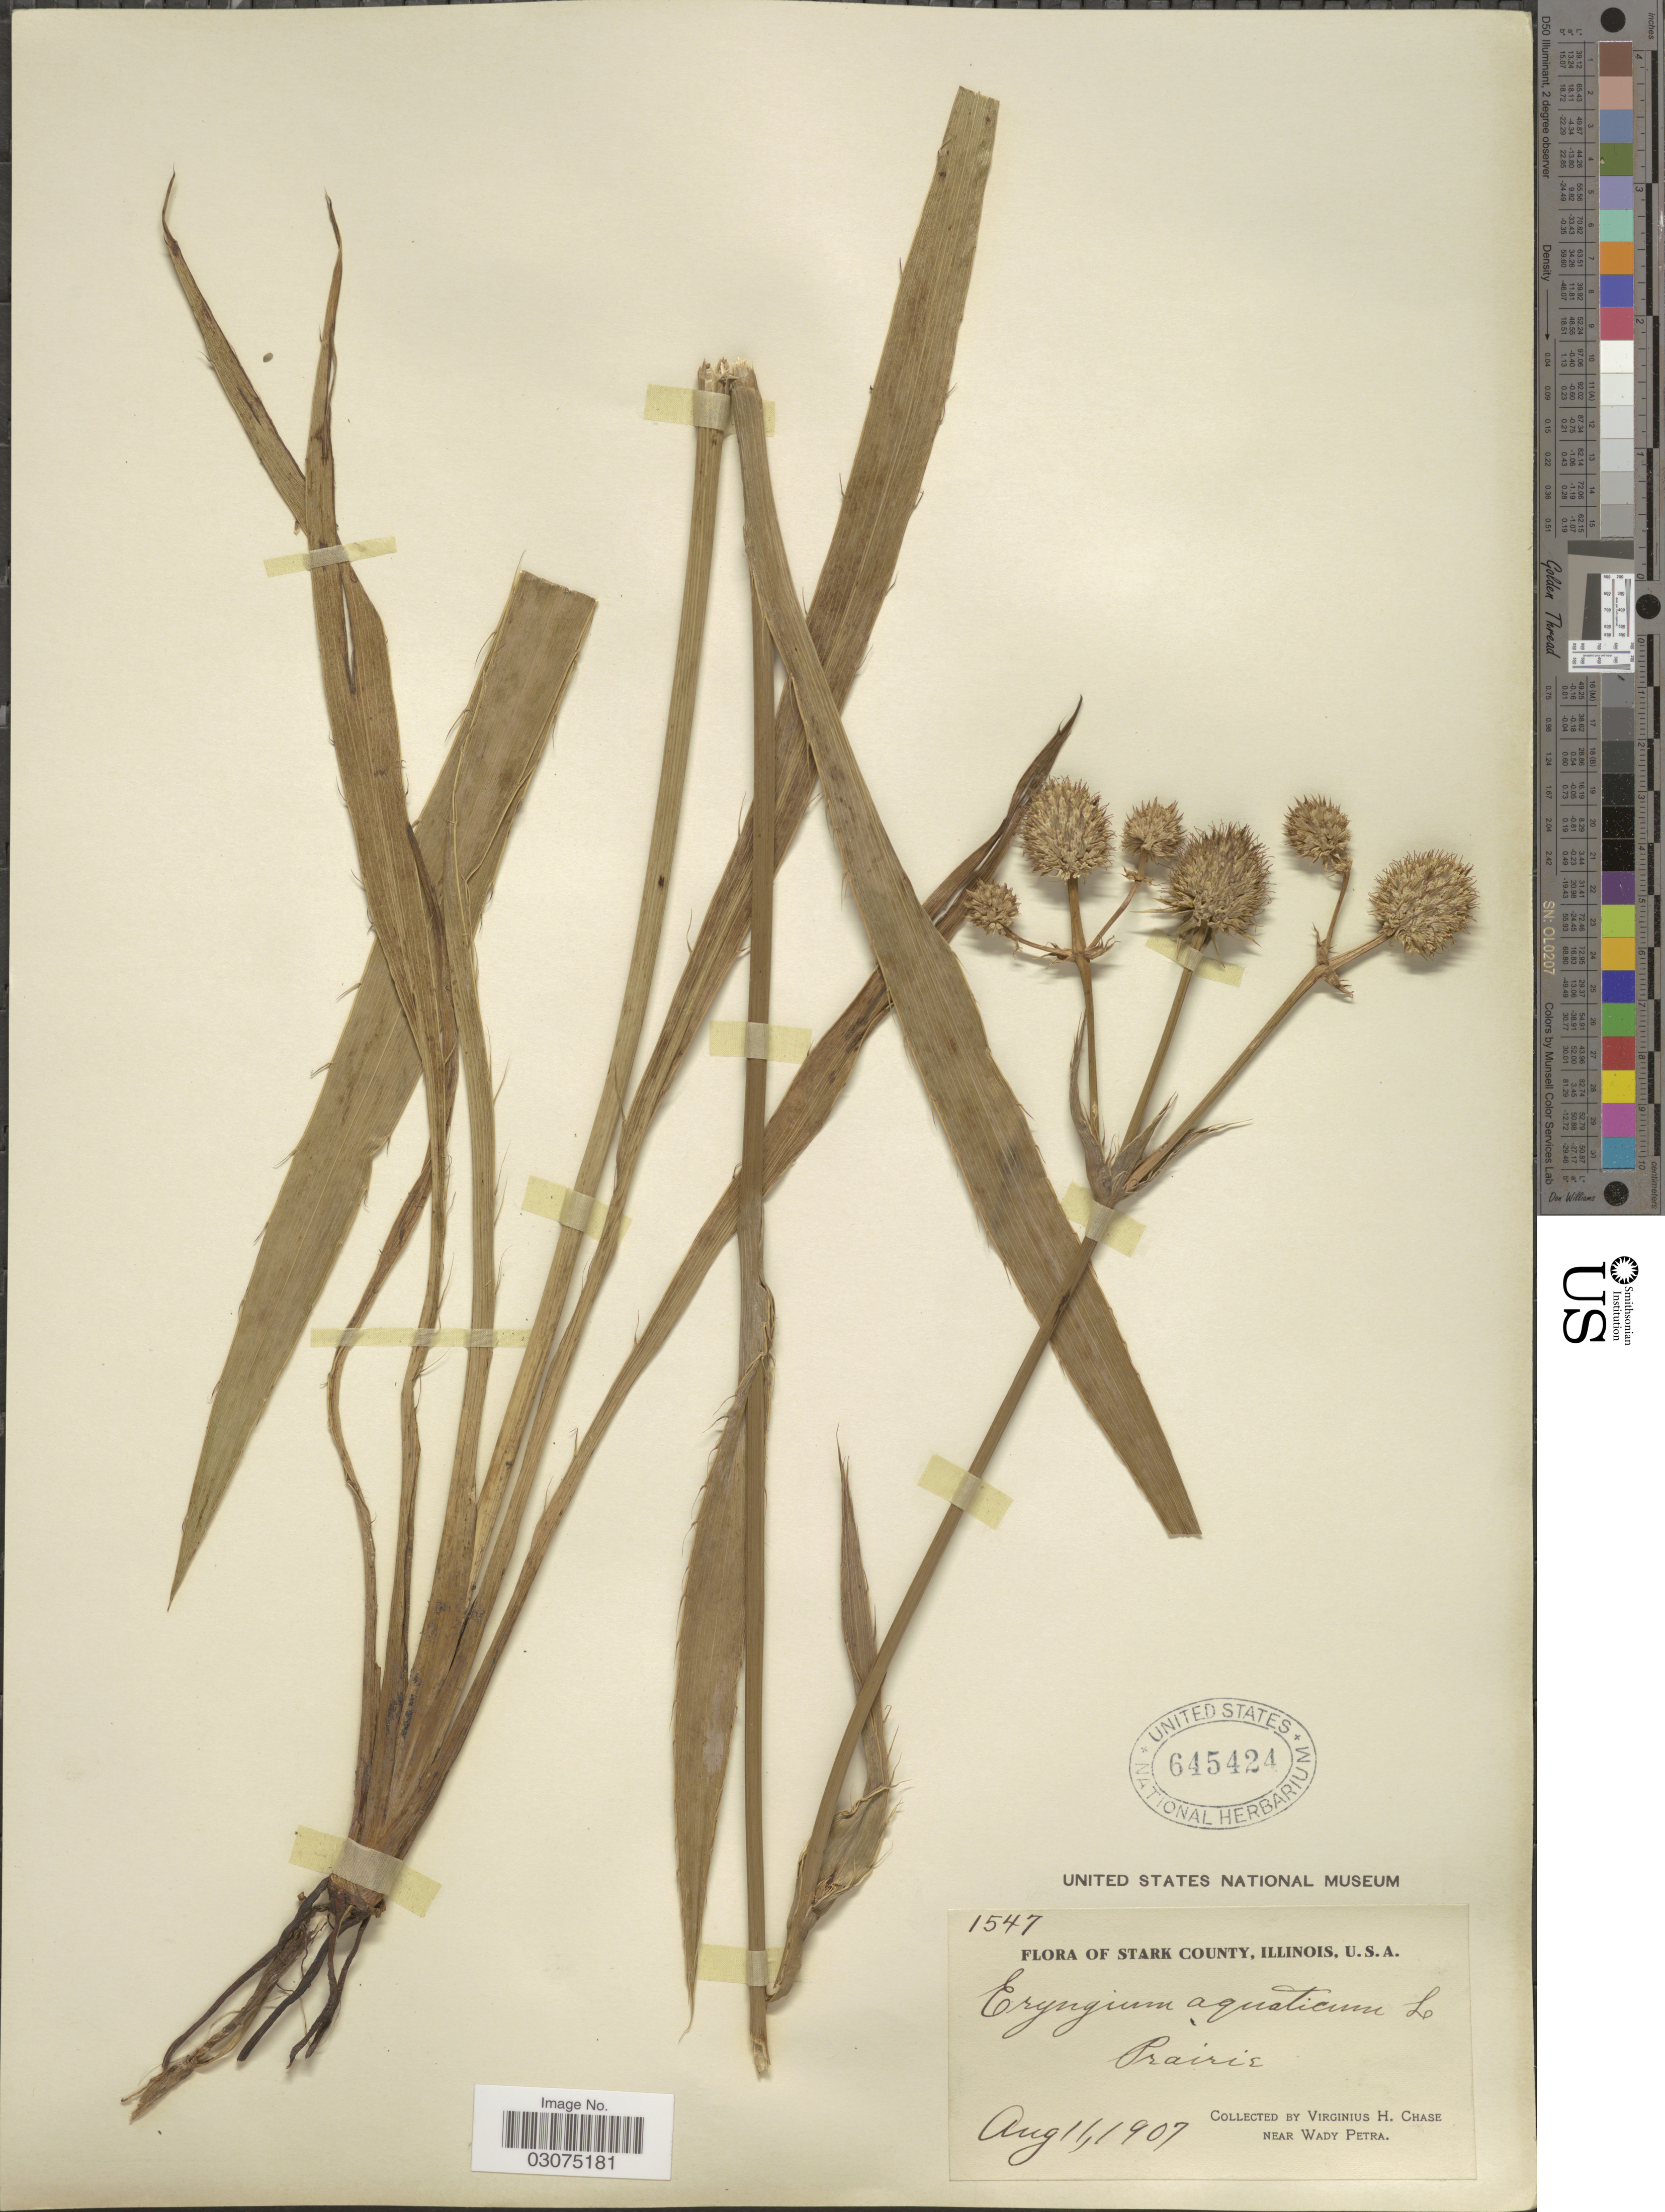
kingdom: Plantae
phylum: Tracheophyta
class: Magnoliopsida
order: Apiales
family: Apiaceae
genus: Eryngium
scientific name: Eryngium yuccifolium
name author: Michx.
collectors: V. H. Chase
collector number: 1547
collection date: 1907-08-11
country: United States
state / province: Illinois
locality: Stark County. Near Wady Petra.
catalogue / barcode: US 645424